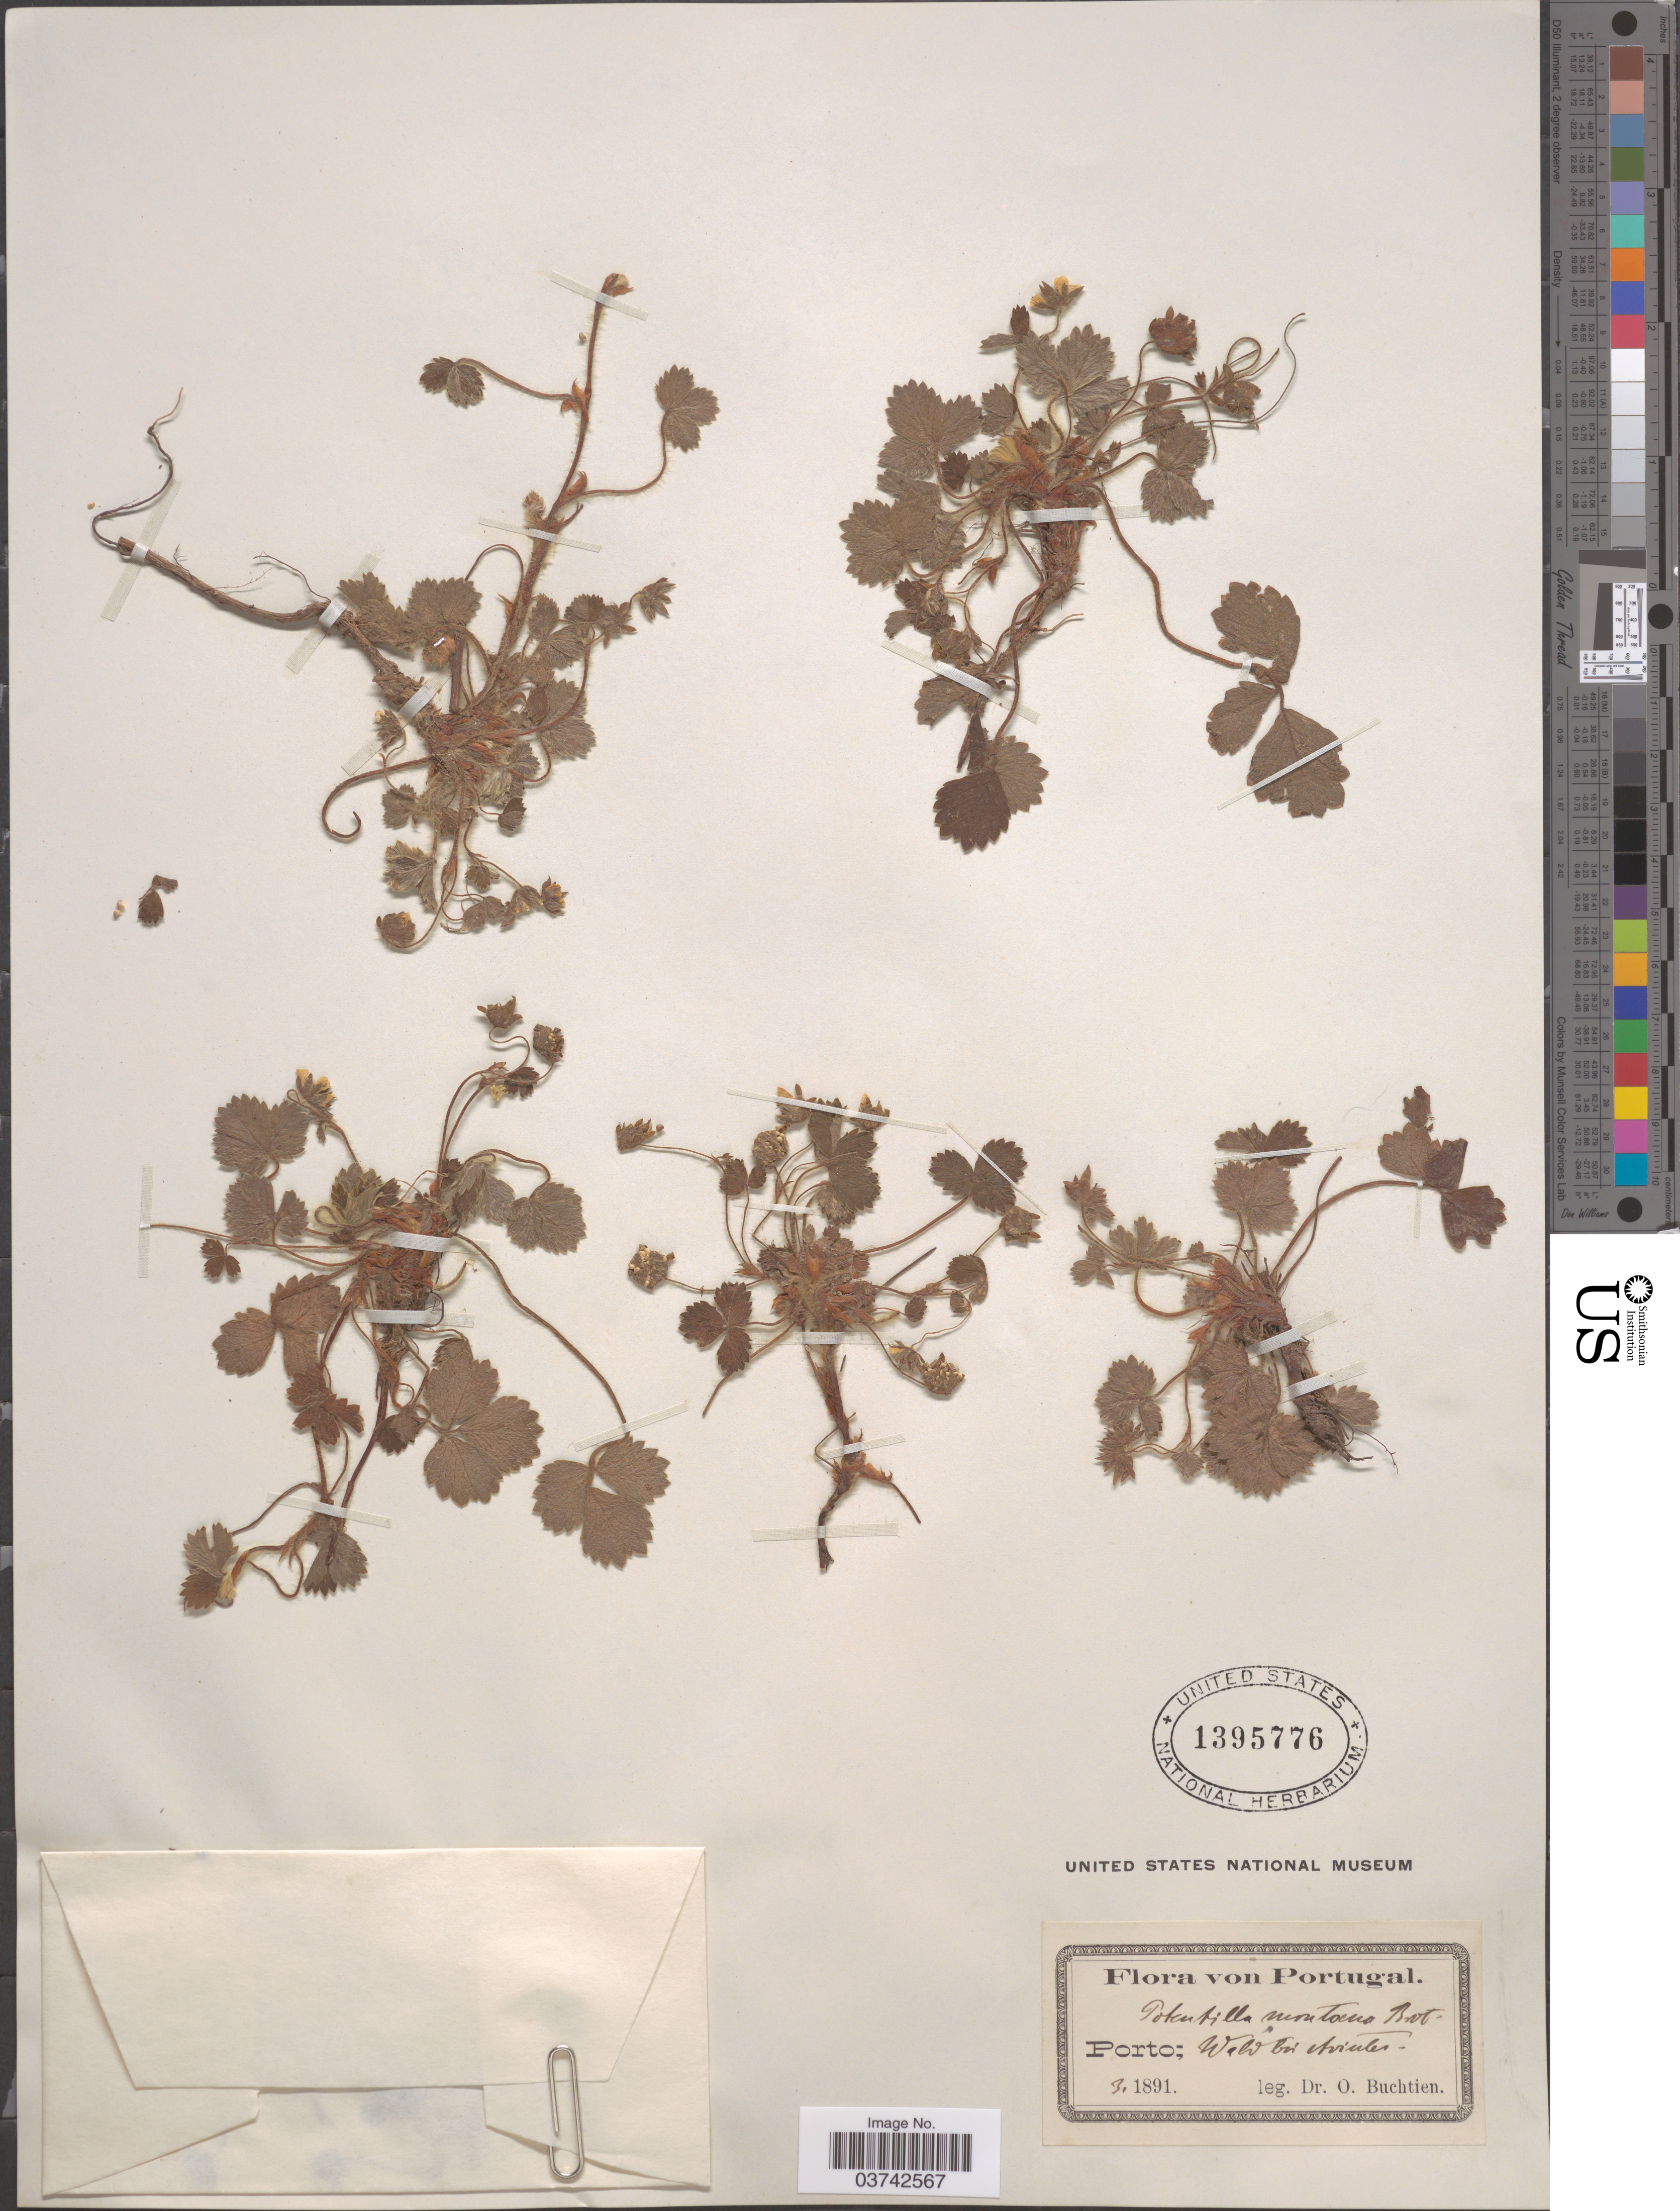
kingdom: Plantae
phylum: Tracheophyta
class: Magnoliopsida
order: Rosales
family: Rosaceae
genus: Potentilla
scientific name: Potentilla montana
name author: Brot.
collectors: O. Buchtien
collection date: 1891-03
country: Portugal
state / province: Porto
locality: Wald bei Avintes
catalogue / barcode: US 1395776